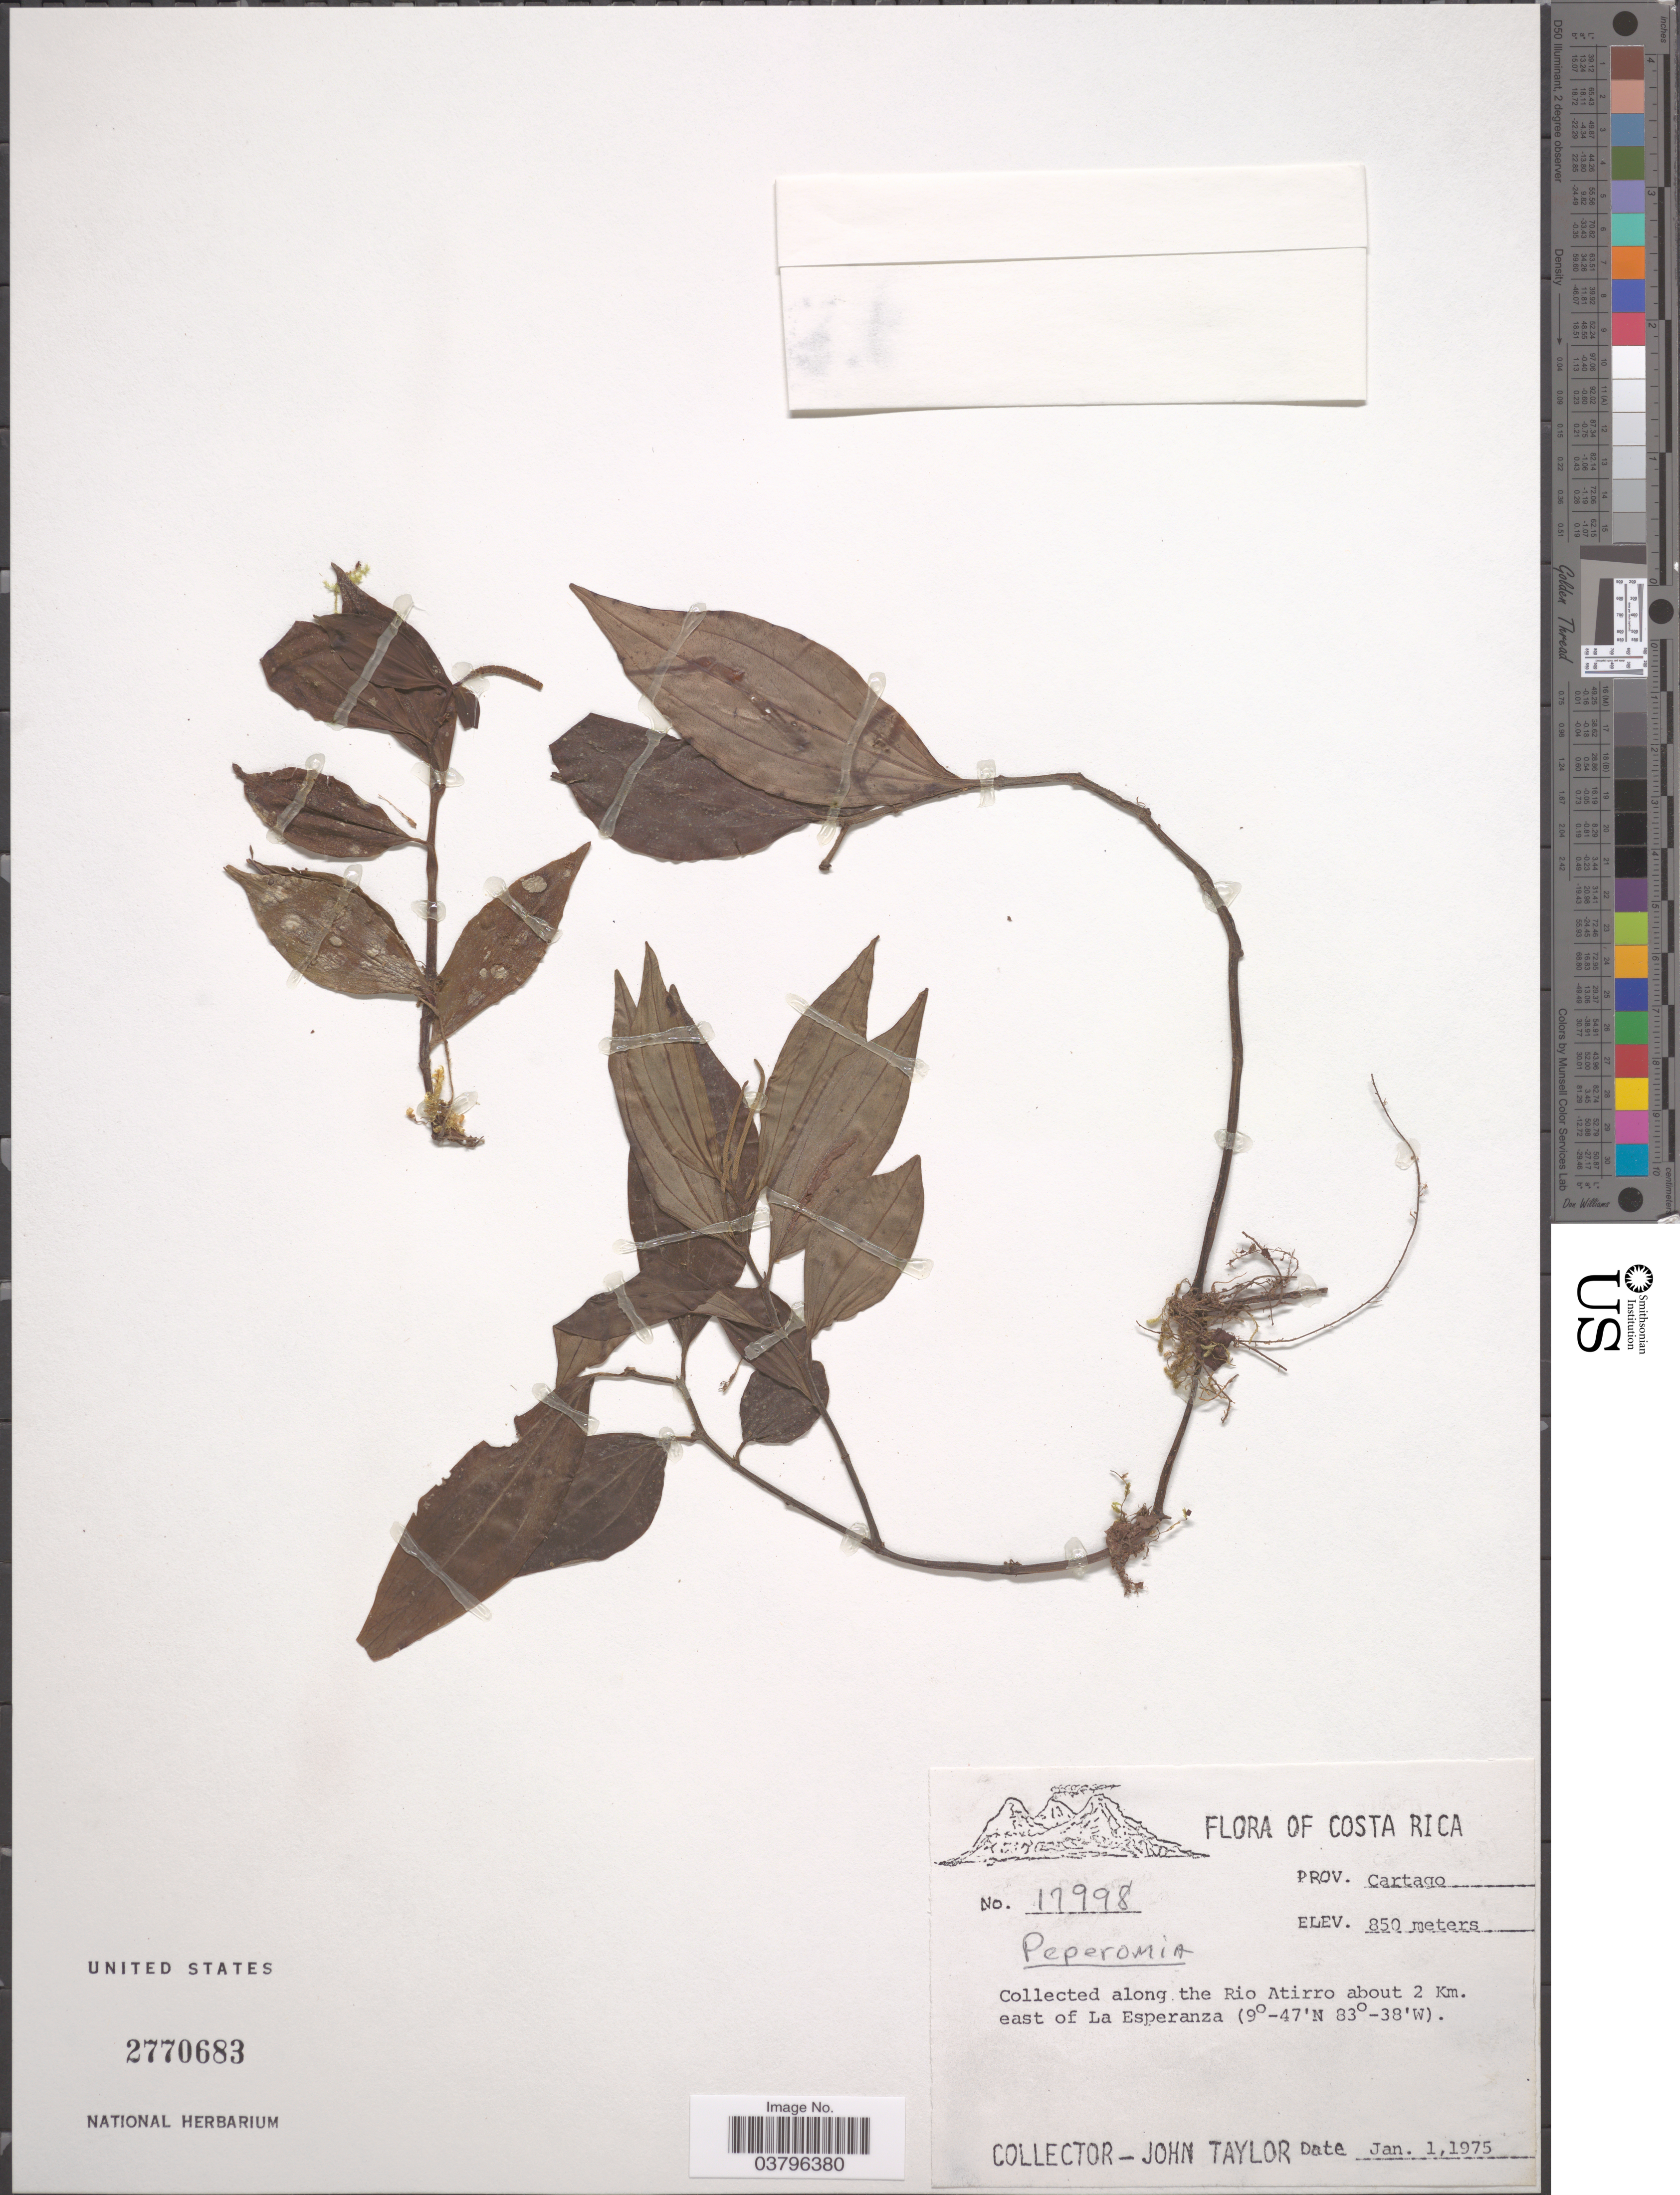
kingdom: Plantae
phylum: Tracheophyta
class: Magnoliopsida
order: Piperales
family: Piperaceae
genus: Peperomia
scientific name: Peperomia verediana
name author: Trel. in J.F. Macbr.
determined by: Jiménez, José Estaban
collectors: J. Taylor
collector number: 17998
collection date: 1975-01-01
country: Costa Rica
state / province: Cartago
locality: Along the Rio Atirro about 2 Km. east of La Esperanza.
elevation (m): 850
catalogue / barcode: US 2770683